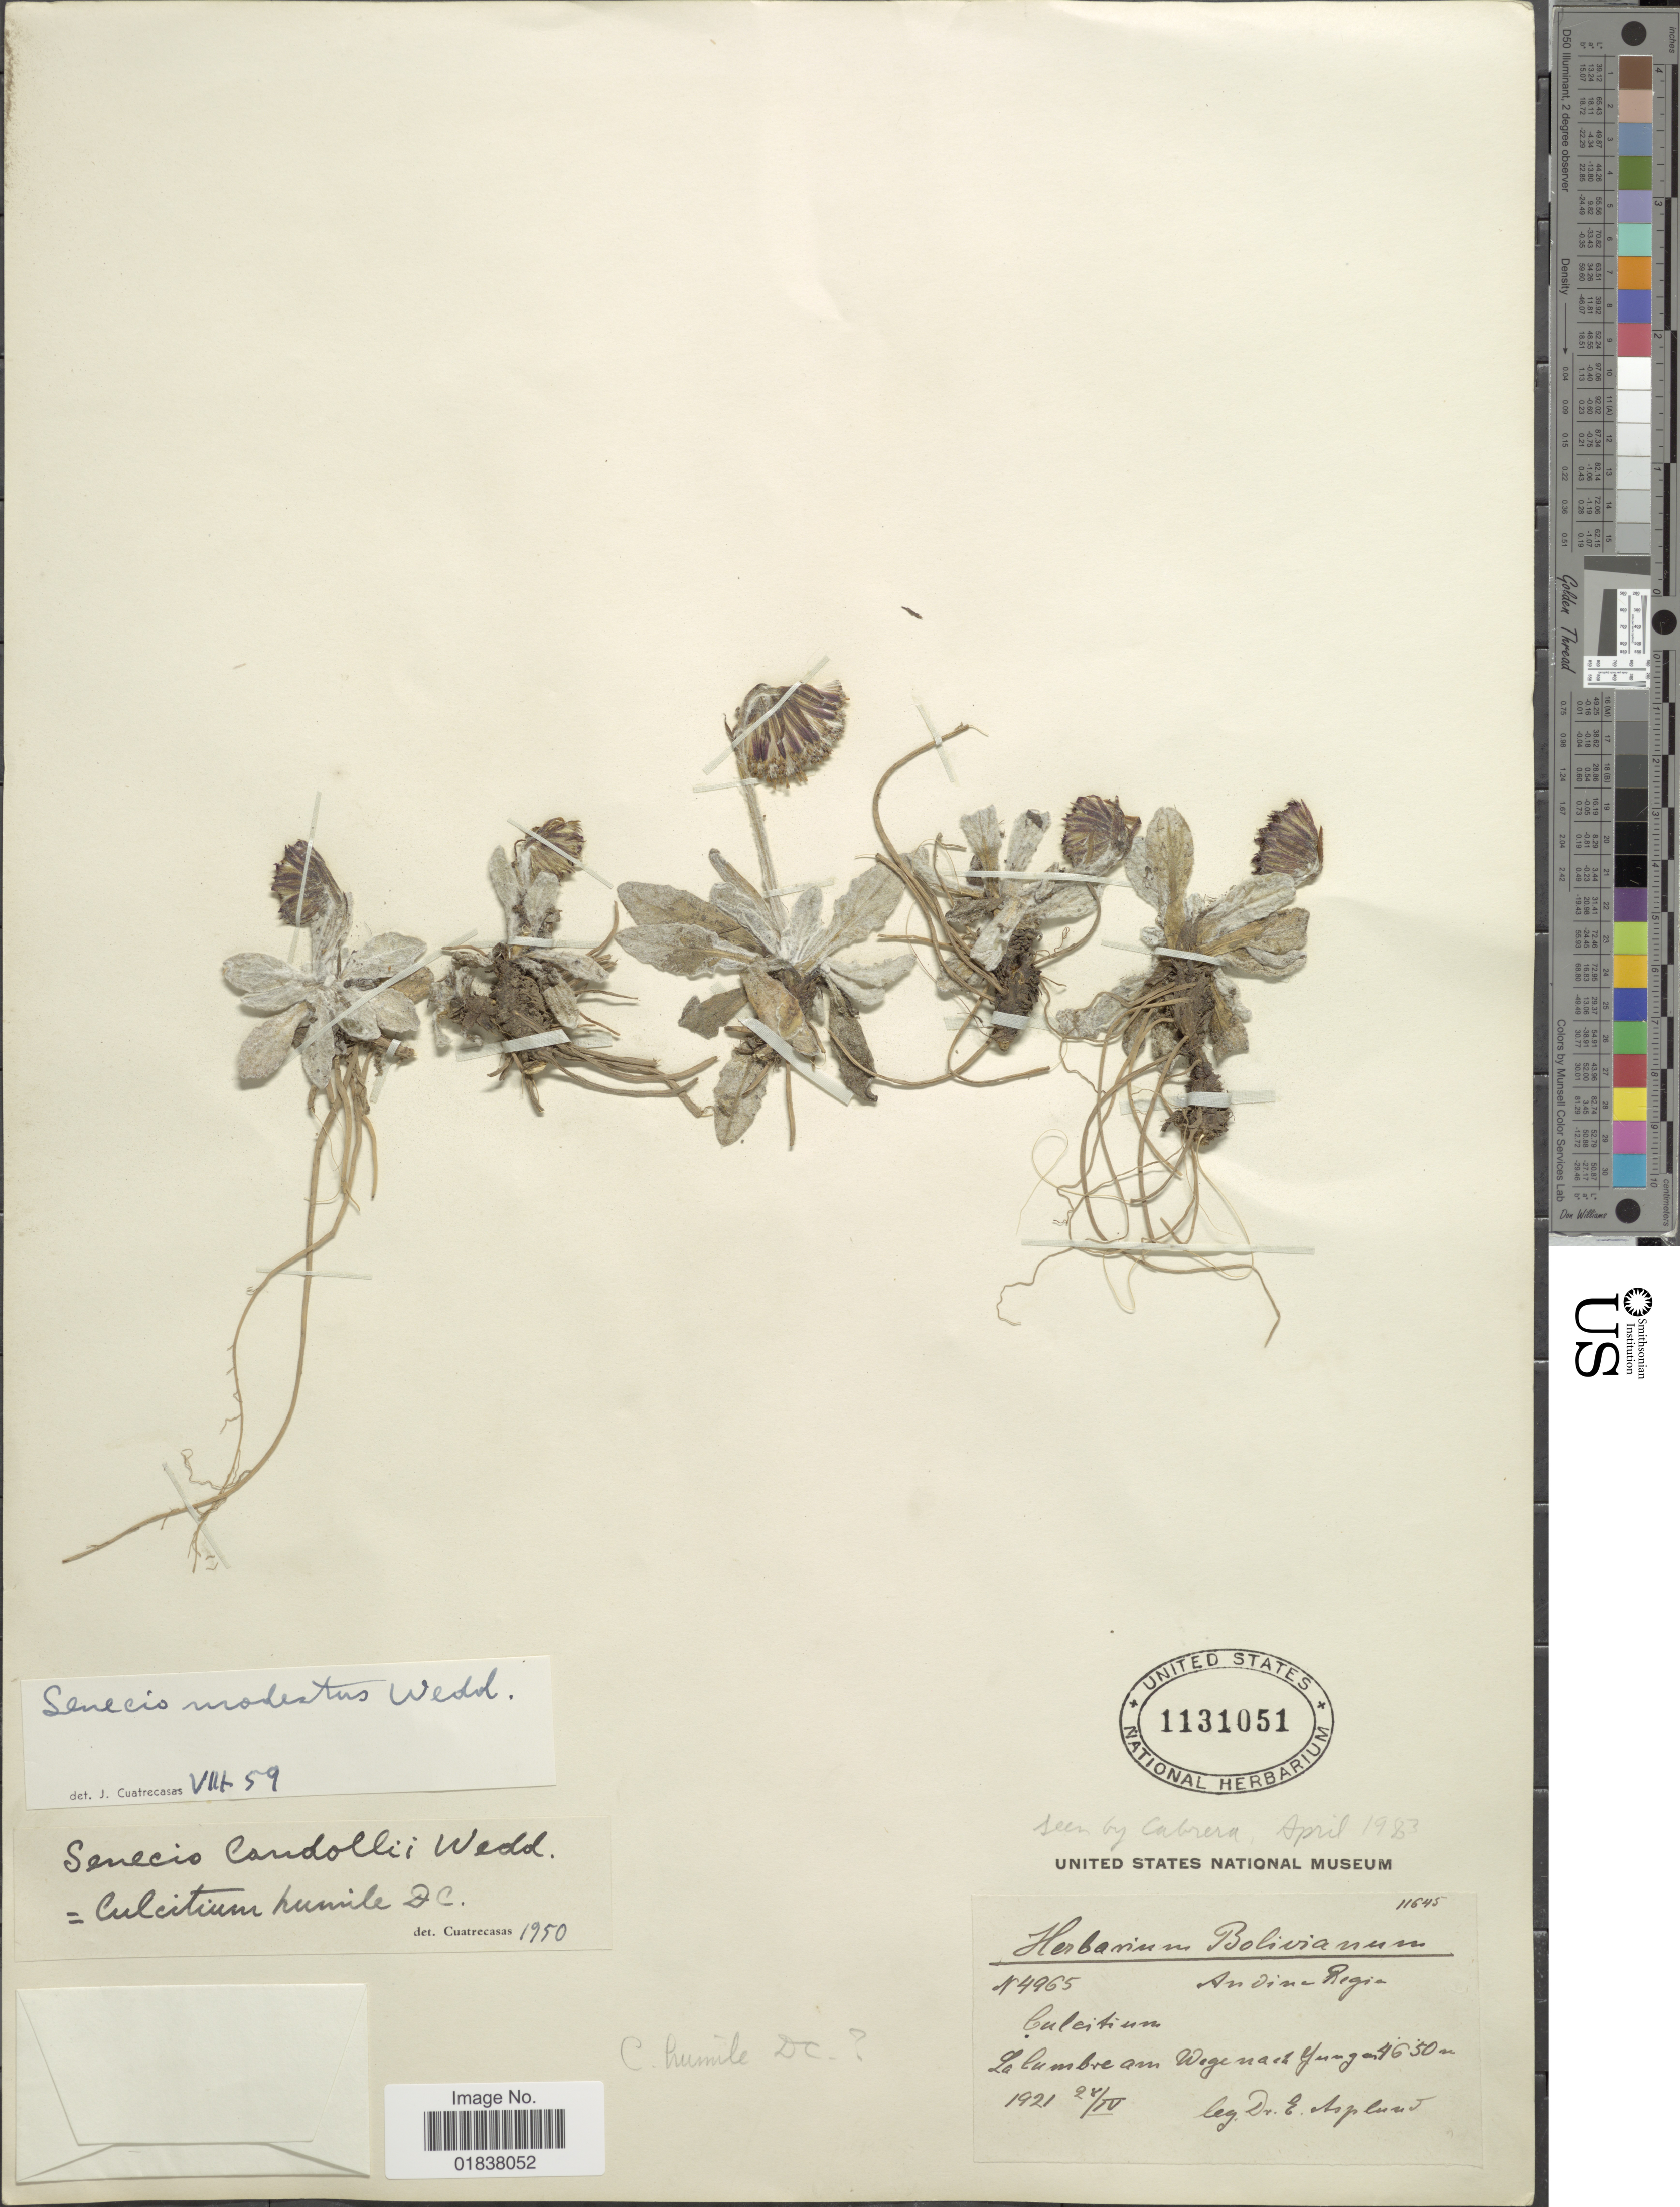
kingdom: Plantae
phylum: Tracheophyta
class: Magnoliopsida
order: Asterales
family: Asteraceae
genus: Senecio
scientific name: Senecio candollei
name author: Wedd.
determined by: Salomon, Luciana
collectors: E. Asplund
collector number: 4965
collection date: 1921-04-28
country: Bolivia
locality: La Cumbre am Wege nach Yungas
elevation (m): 4650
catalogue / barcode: US 1131051